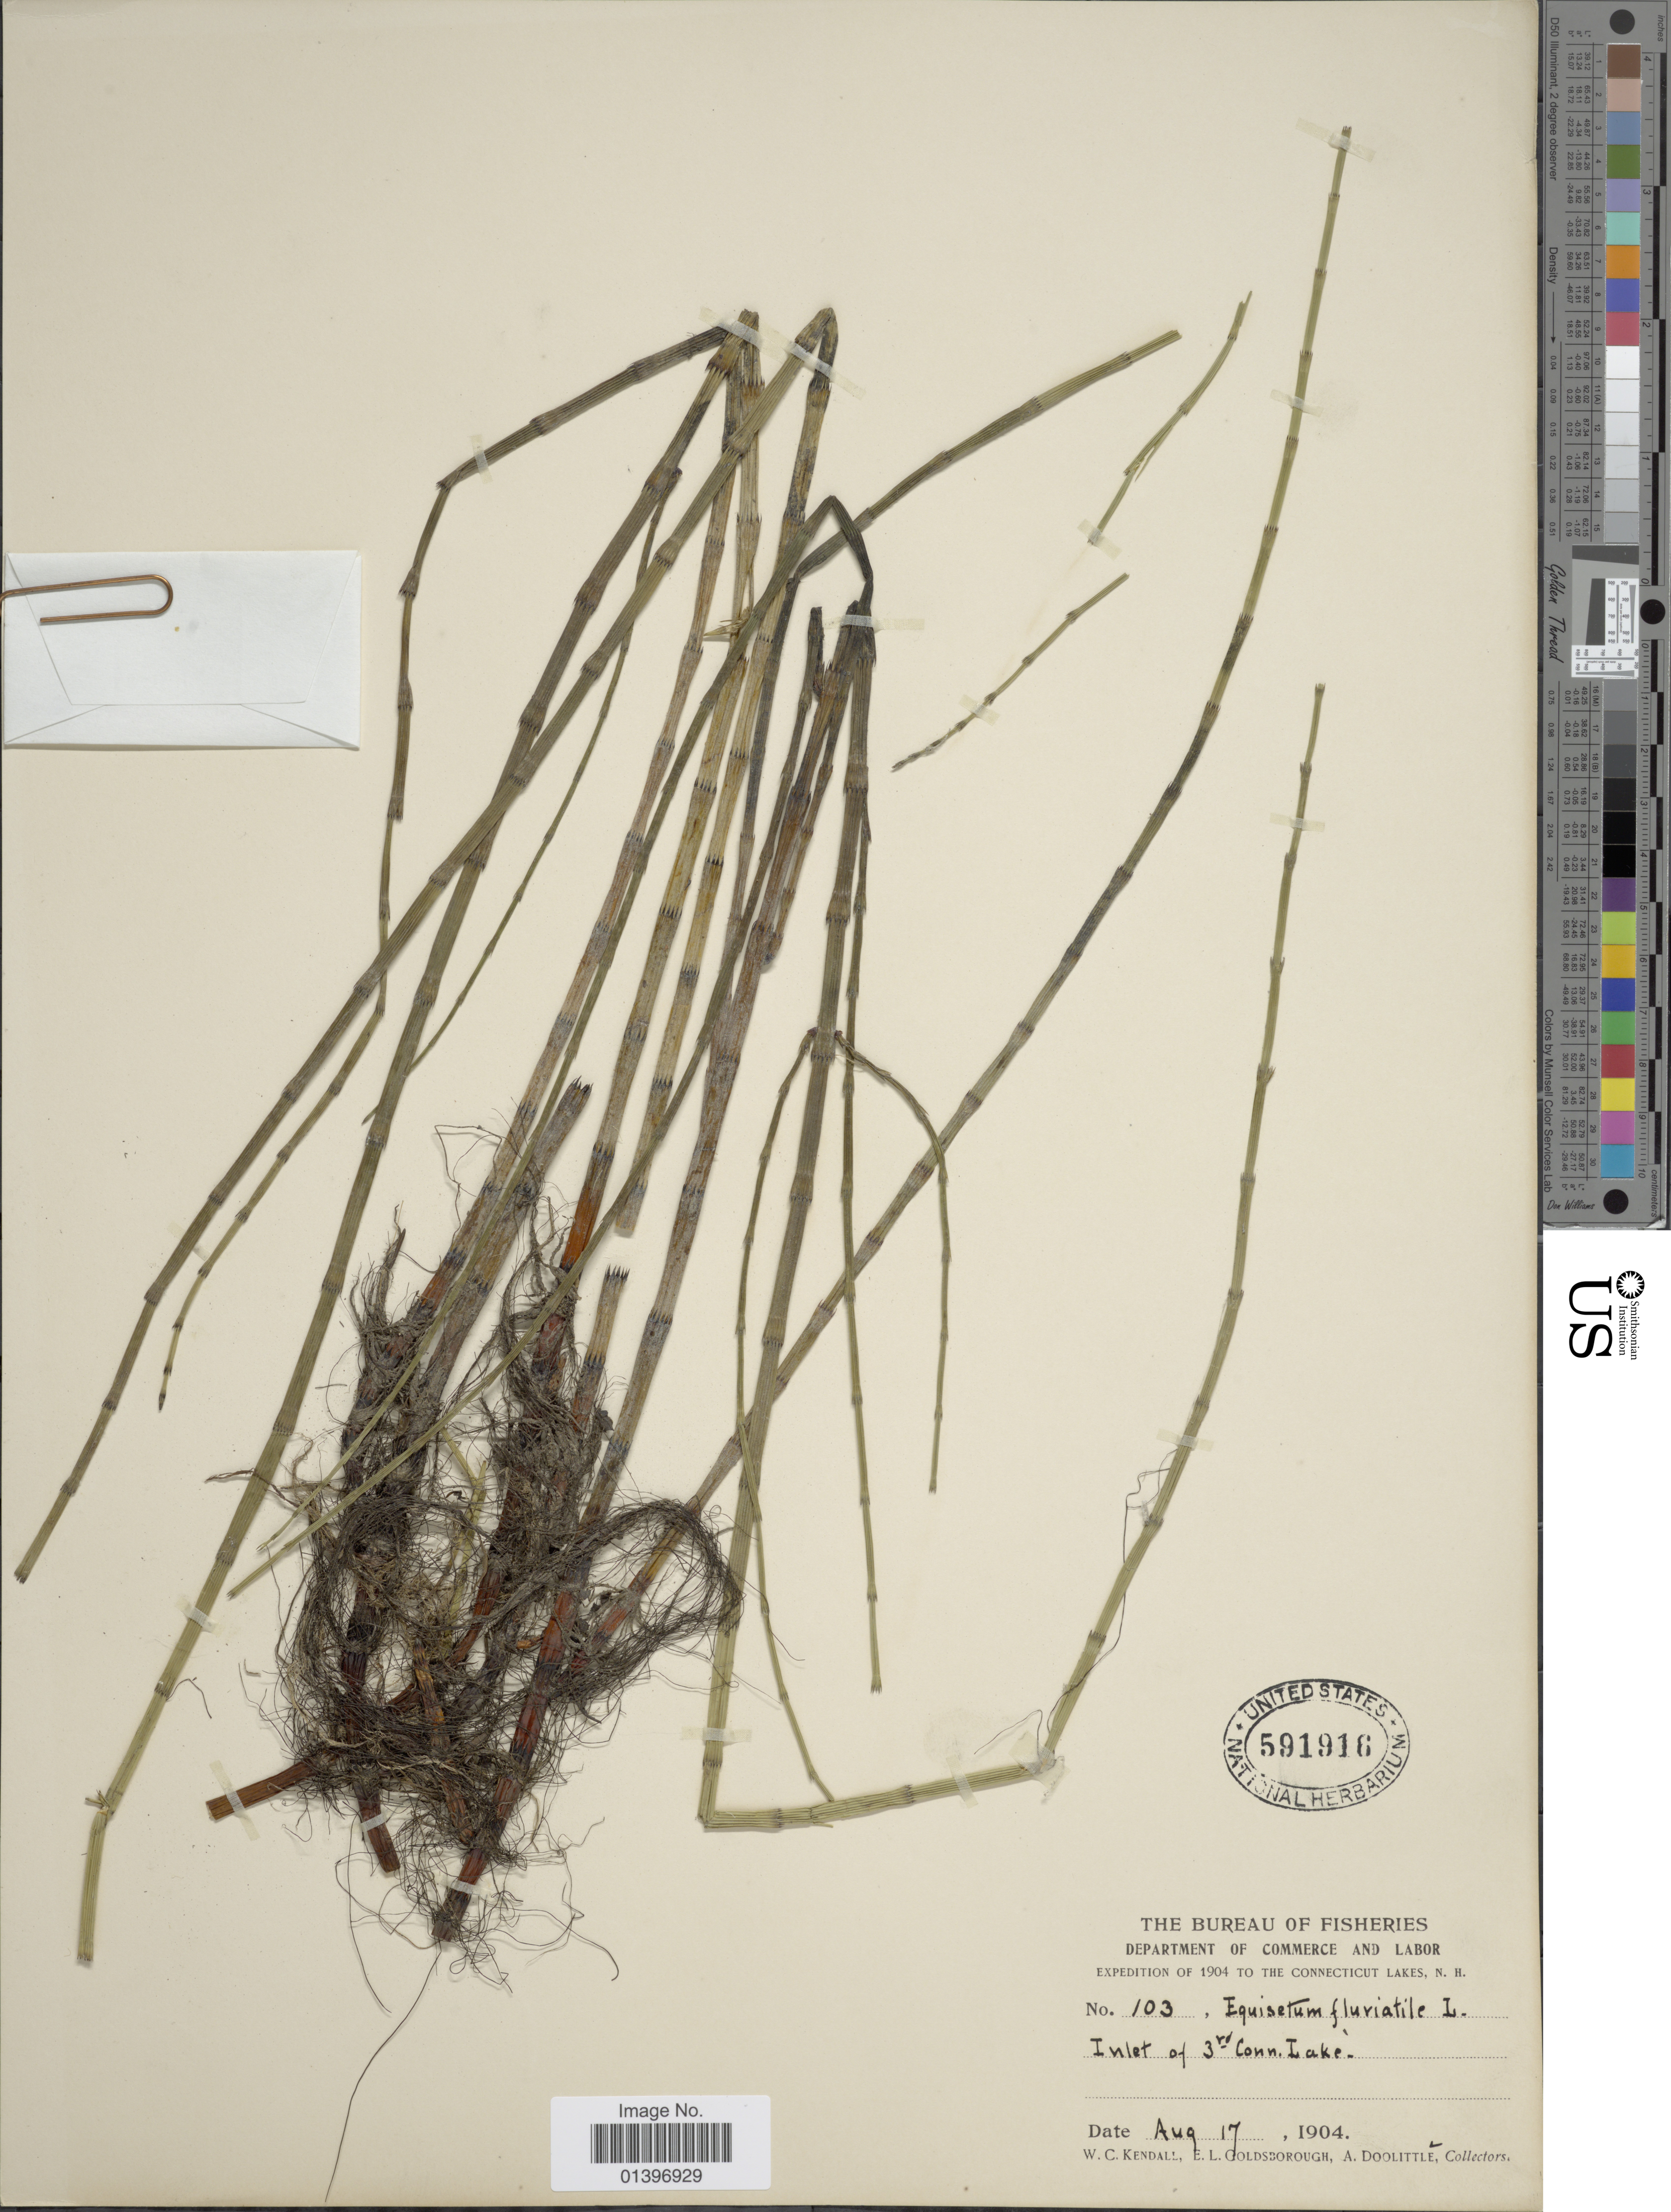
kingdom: Plantae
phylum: Tracheophyta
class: Polypodiopsida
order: Equisetales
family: Equisetaceae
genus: Equisetum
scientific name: Equisetum x litorale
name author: Kuhlw.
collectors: W. Kendall, E. Goldsborough & A. Doolittle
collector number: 103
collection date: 1904-08-17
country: United States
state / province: New Hampshire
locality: Inlet of 3rd Conn. Lake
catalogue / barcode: US 591916